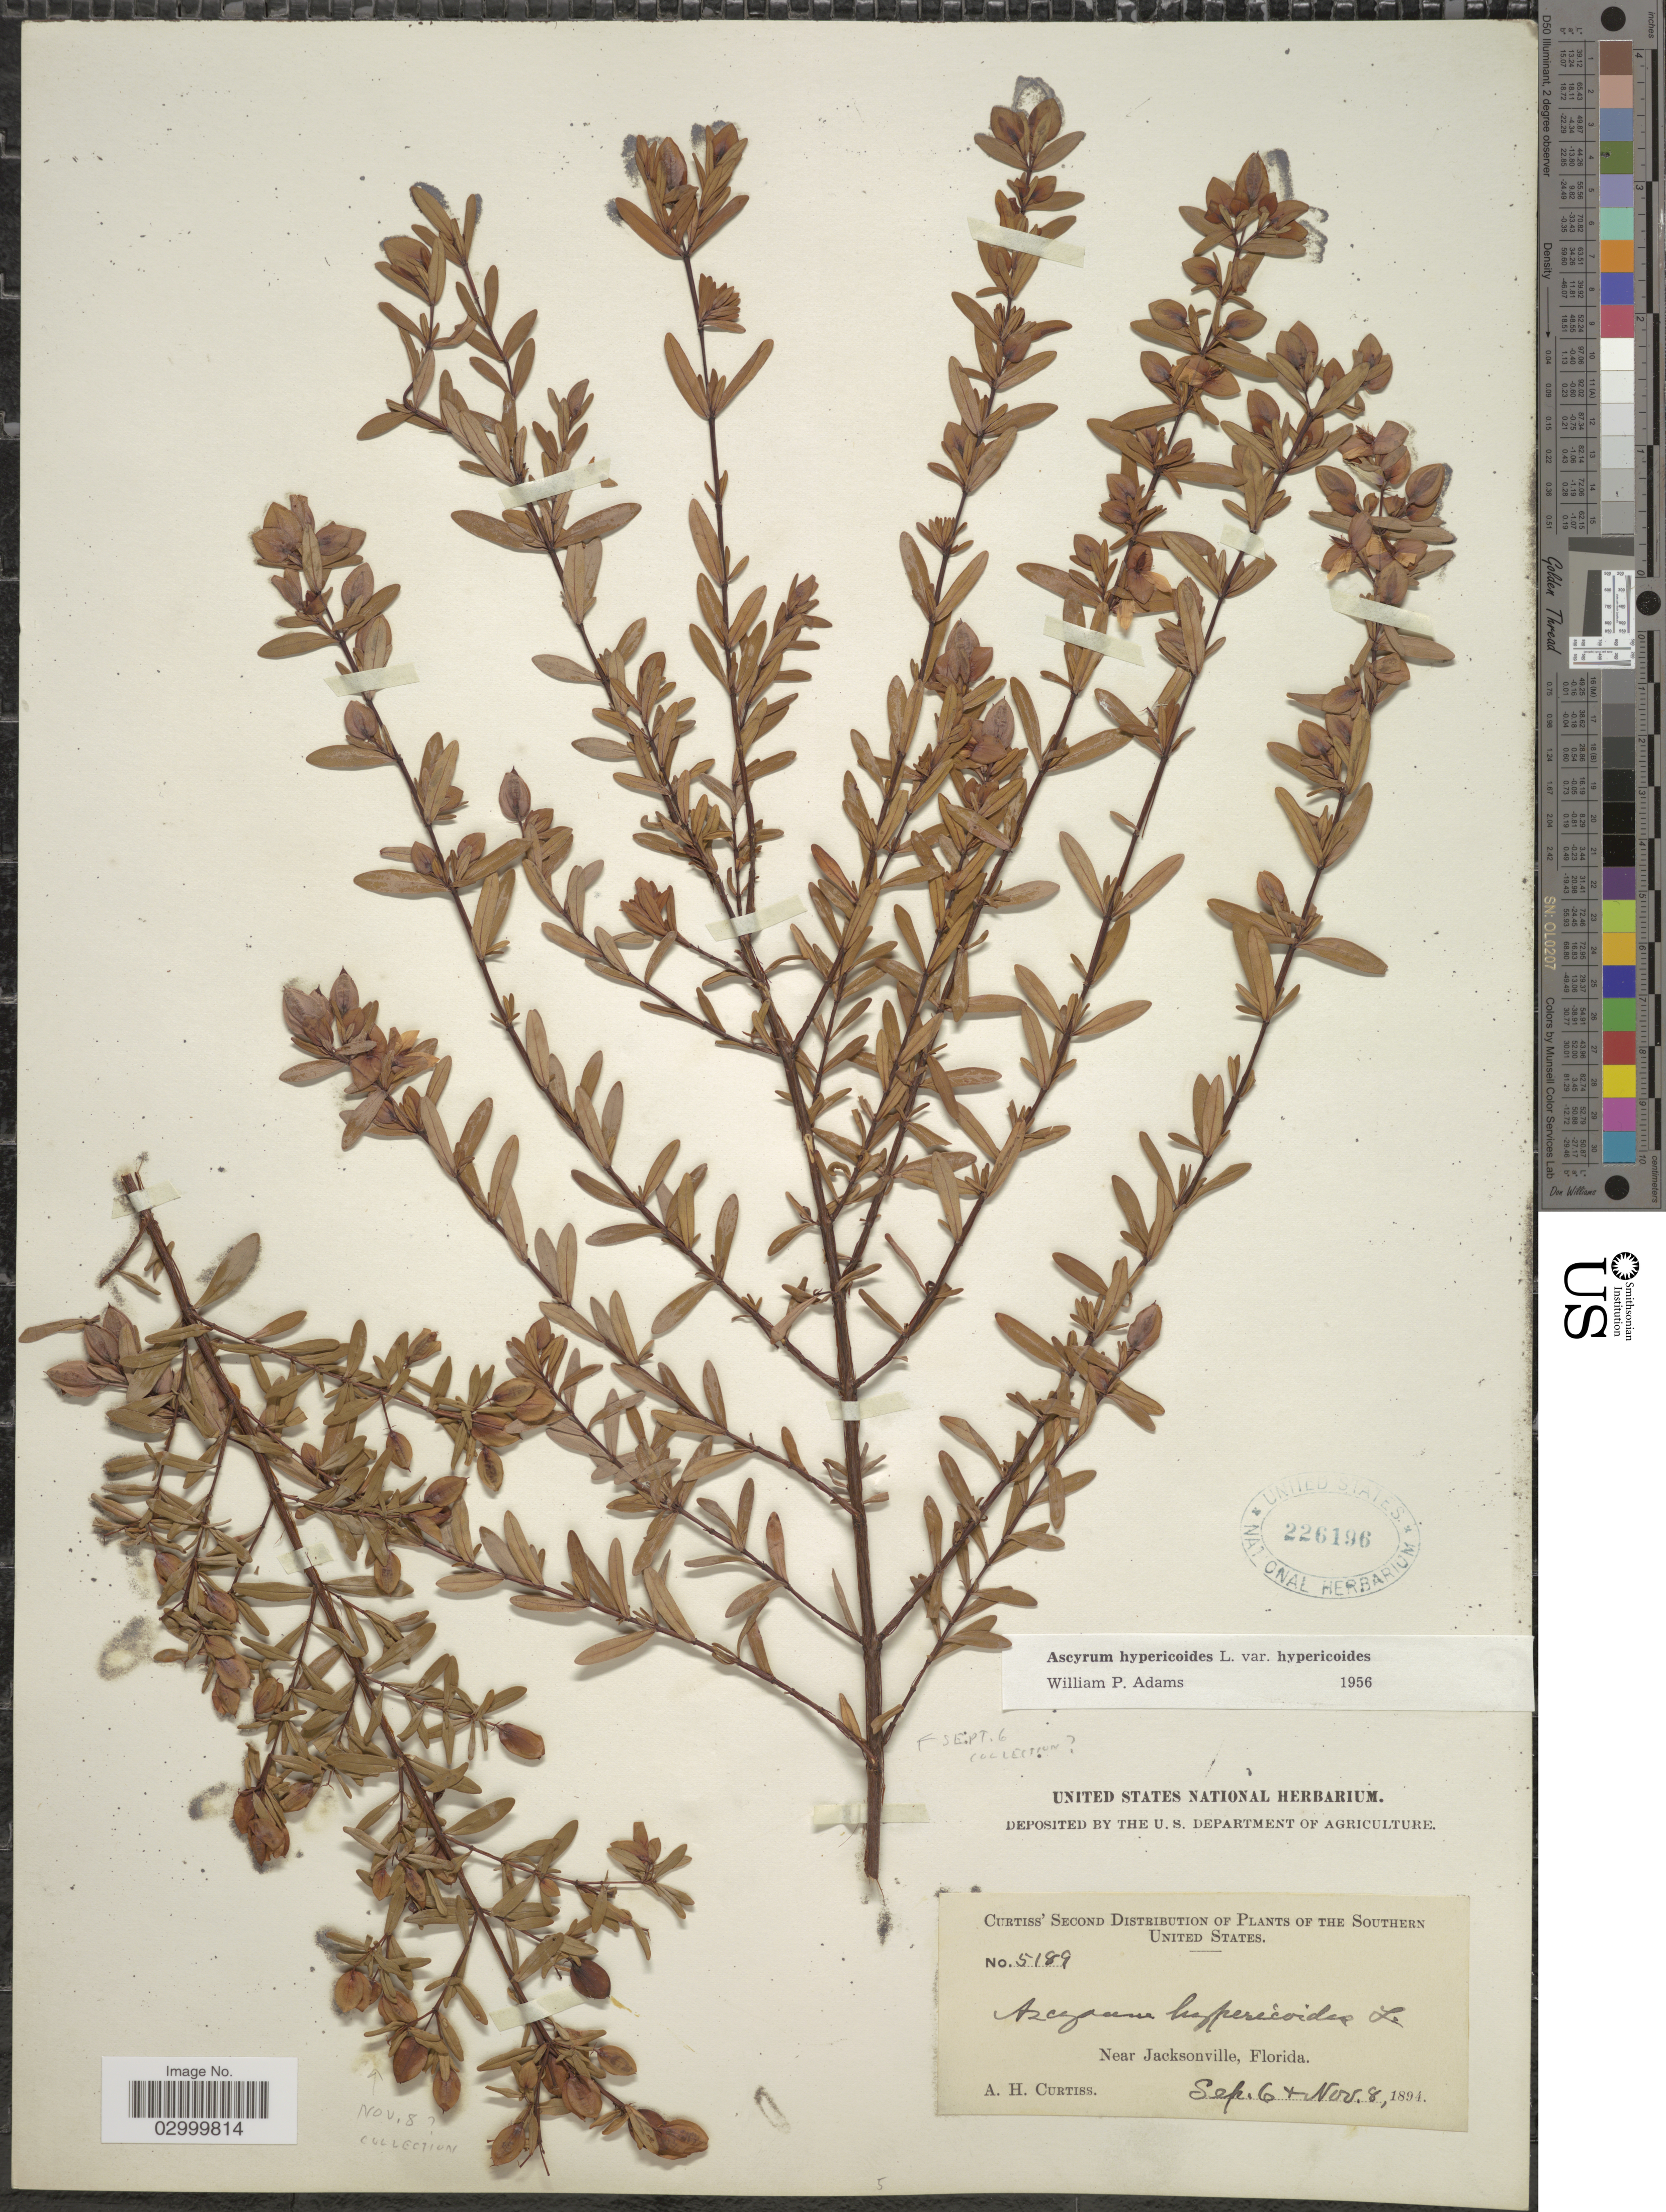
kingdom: Plantae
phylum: Tracheophyta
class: Magnoliopsida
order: Malpighiales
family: Hypericaceae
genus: Hypericum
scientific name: Hypericum hypericoides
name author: (L.) Crantz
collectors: A. H. Curtiss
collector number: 5189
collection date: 1894-09-06/1894-11-08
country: United States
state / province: Florida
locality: Southern United States. Near Jacksonville.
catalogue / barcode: US 226196